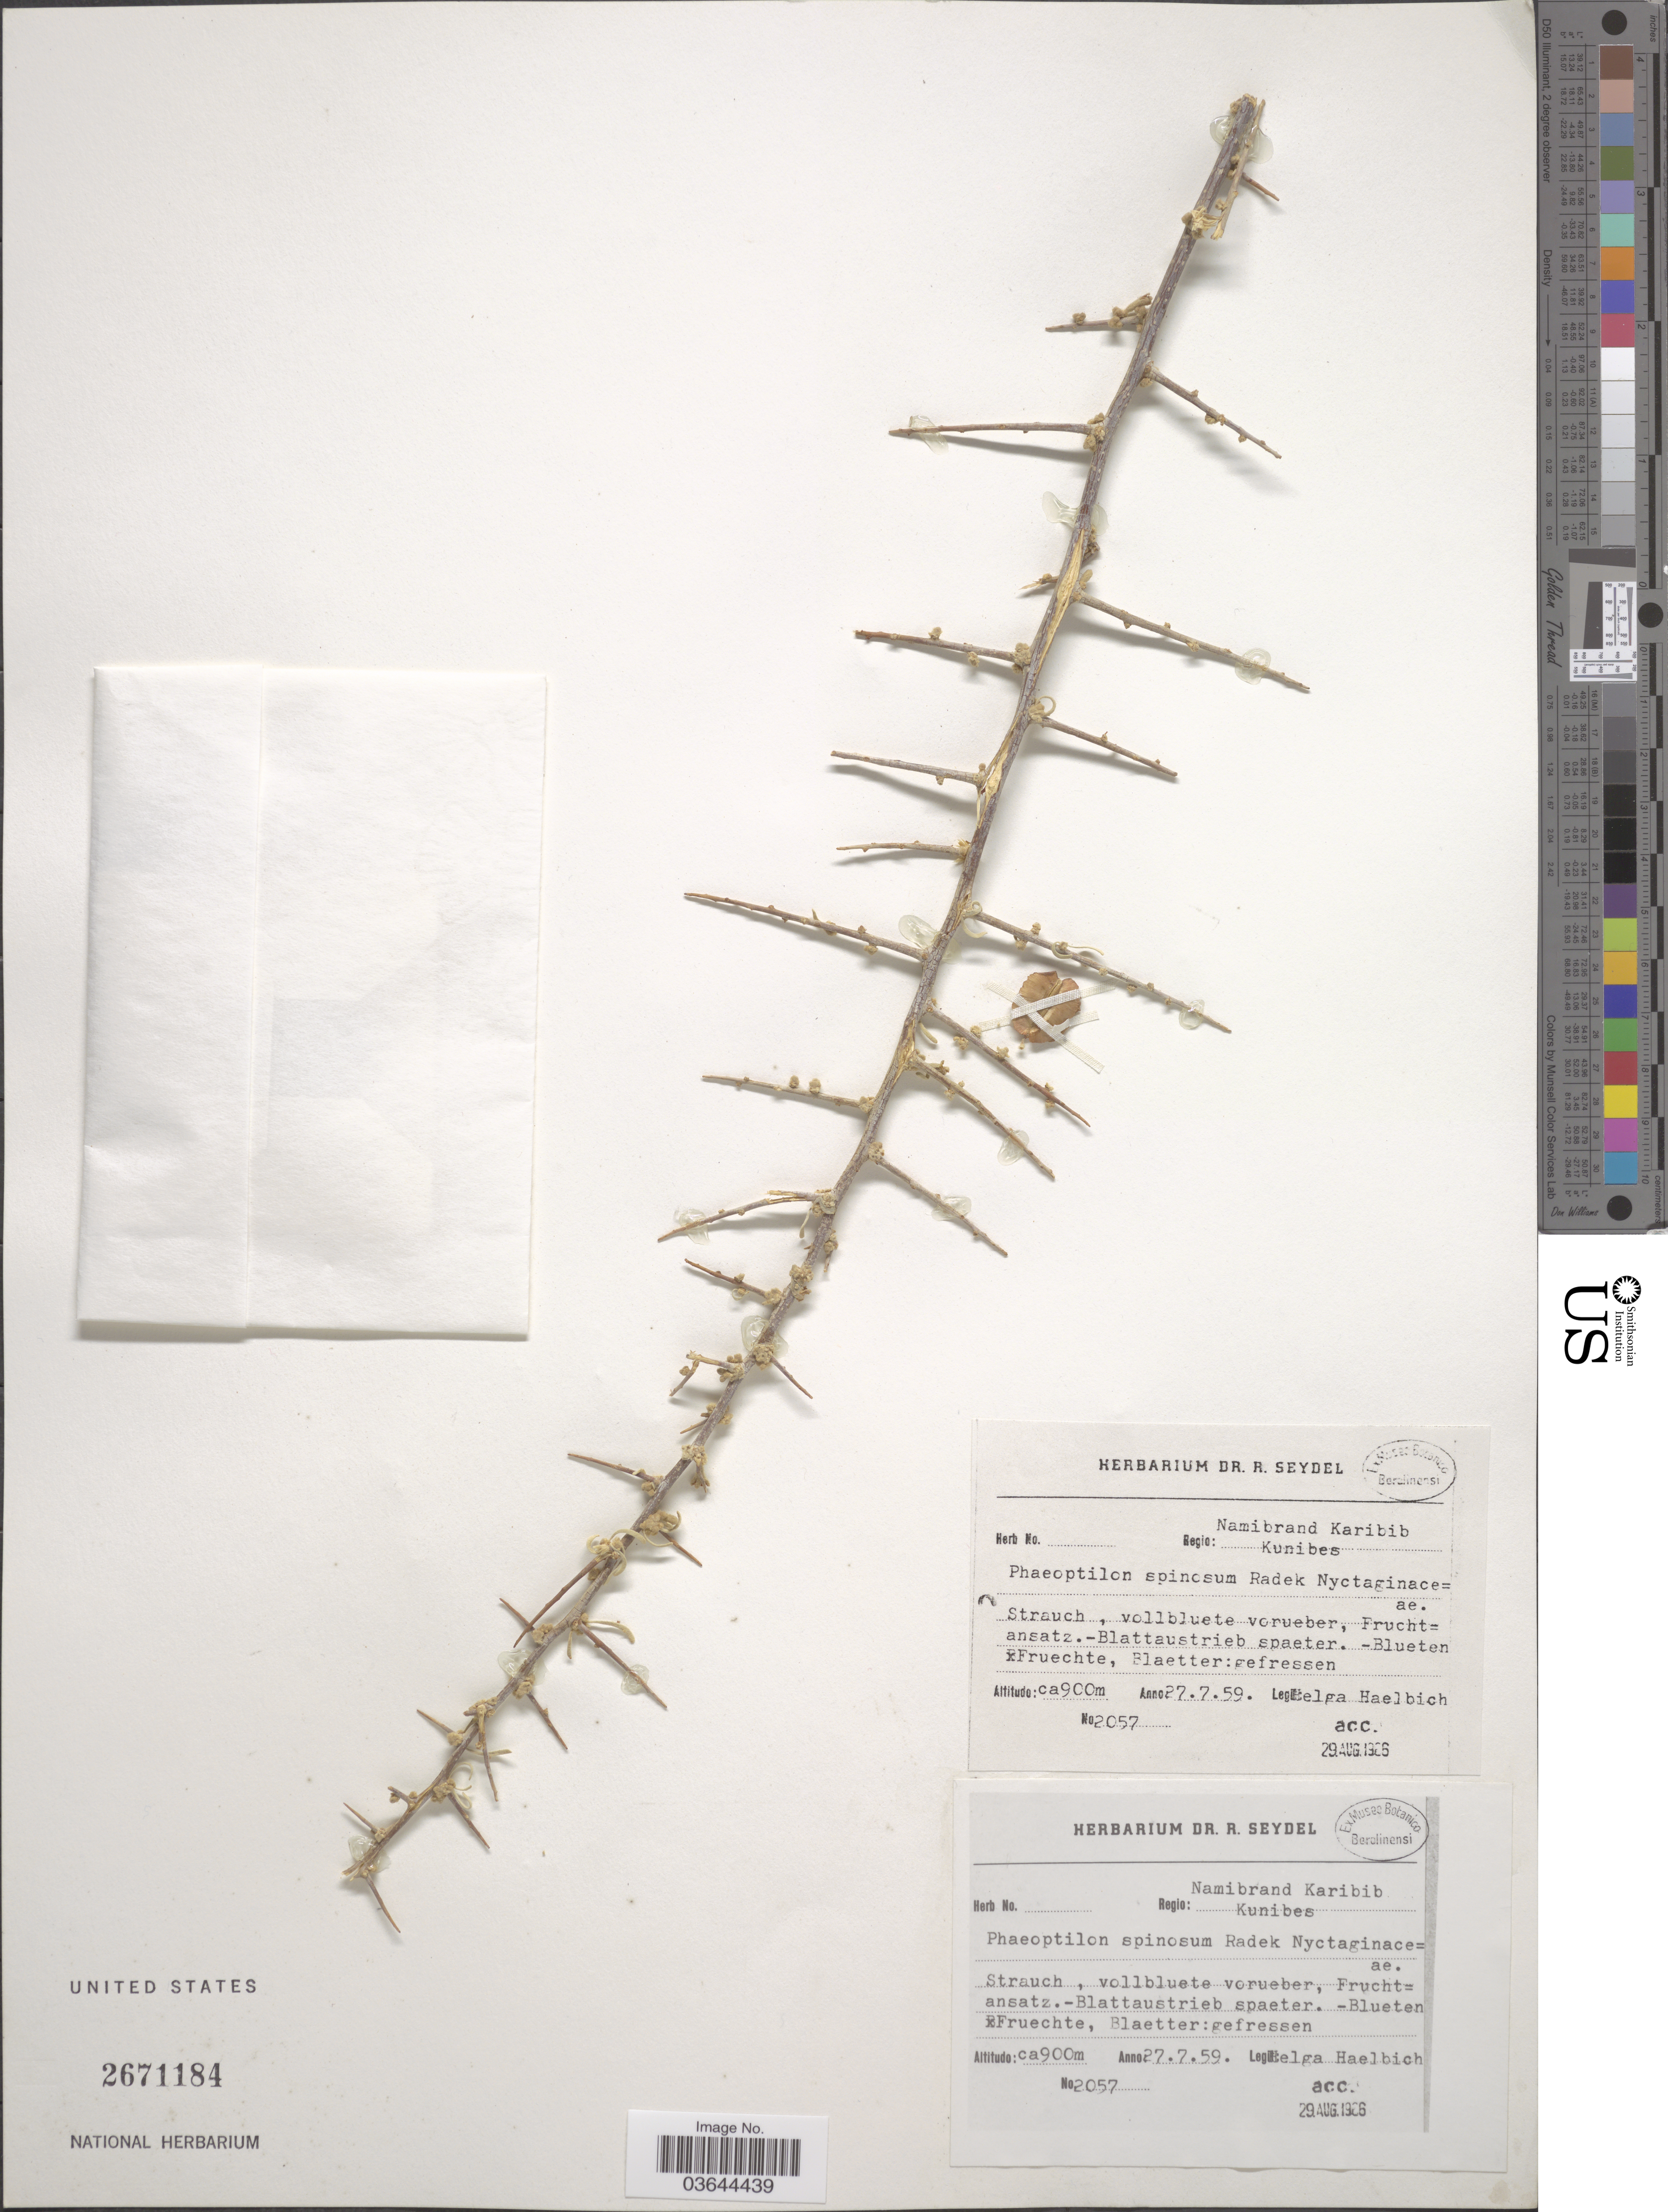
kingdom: Plantae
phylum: Tracheophyta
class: Magnoliopsida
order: Caryophyllales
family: Nyctaginaceae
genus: Phaeoptilum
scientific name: Phaeoptilum spinosum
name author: Radlk.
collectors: H. Haelbich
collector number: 2057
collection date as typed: Transcribed d/m/y: 27/7/59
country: Namibia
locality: Regio: Namibrand Karibib Kunibes.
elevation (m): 900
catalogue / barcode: US 2671184